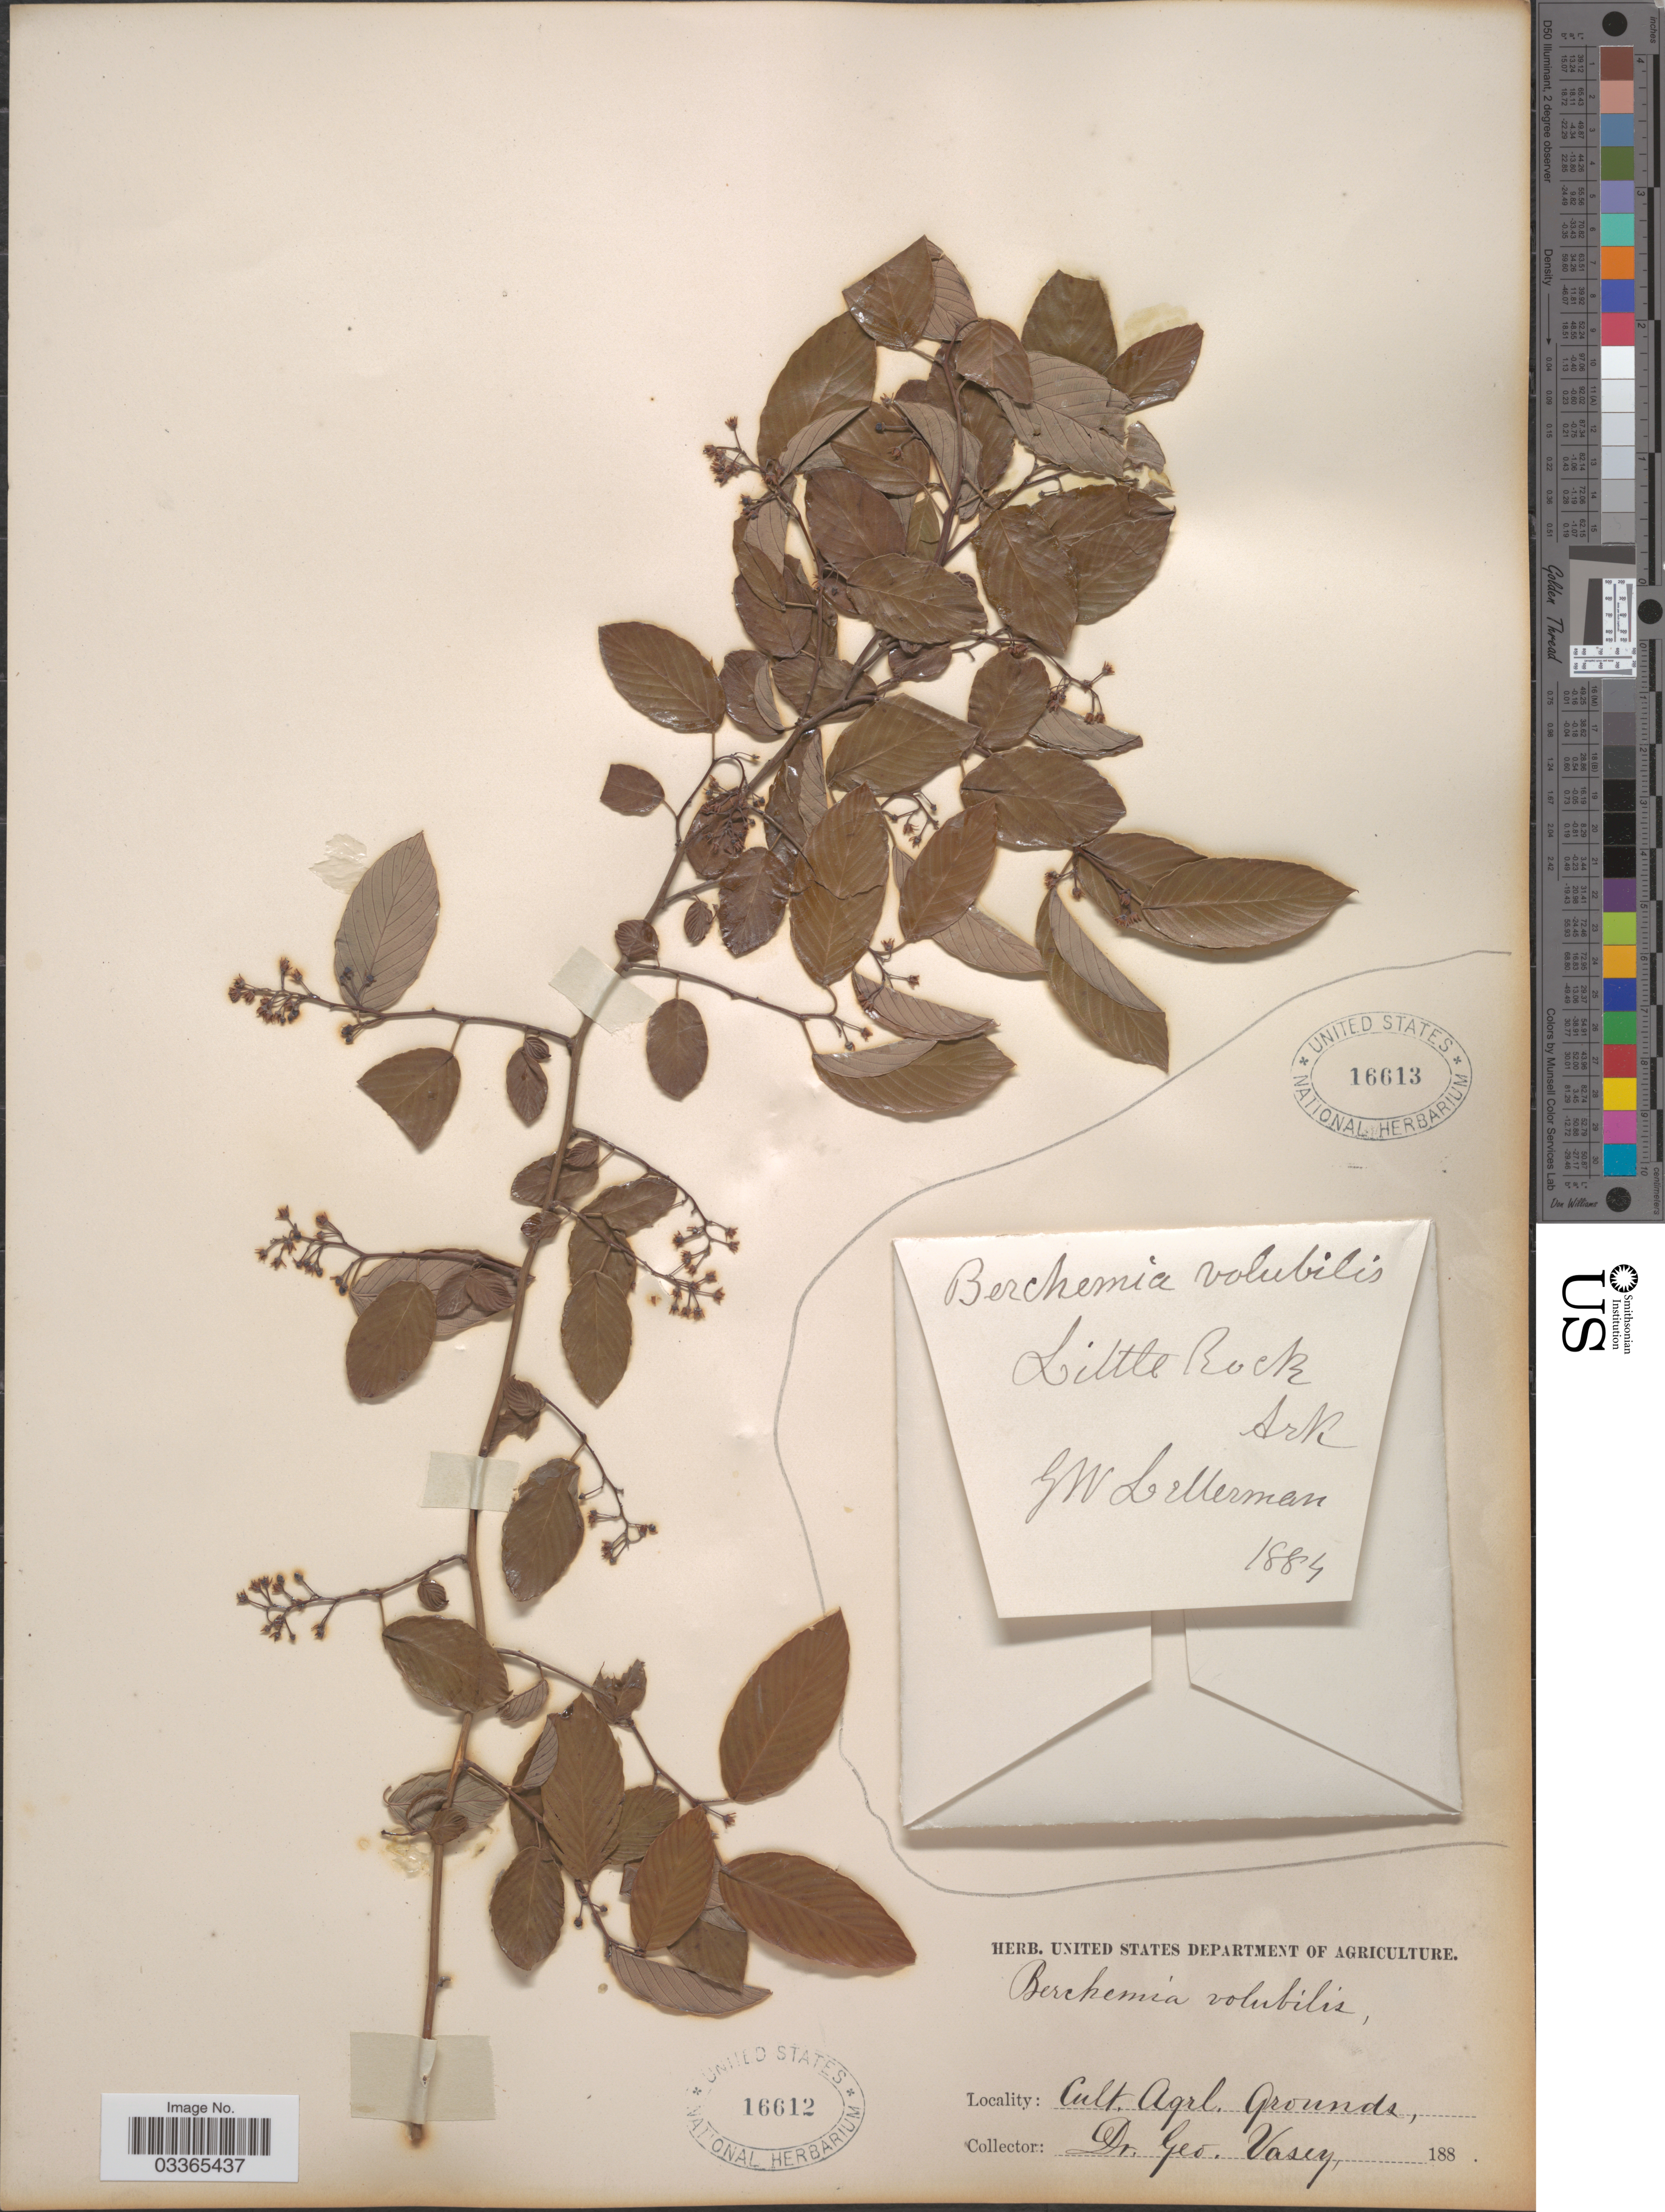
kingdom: Plantae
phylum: Tracheophyta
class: Magnoliopsida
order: Rosales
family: Rhamnaceae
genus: Berchemia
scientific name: Berchemia scandens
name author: (Hill) K. Koch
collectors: G. W. Letterman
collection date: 1884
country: United States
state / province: Arkansas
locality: Little Rock.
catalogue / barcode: US 16613-2